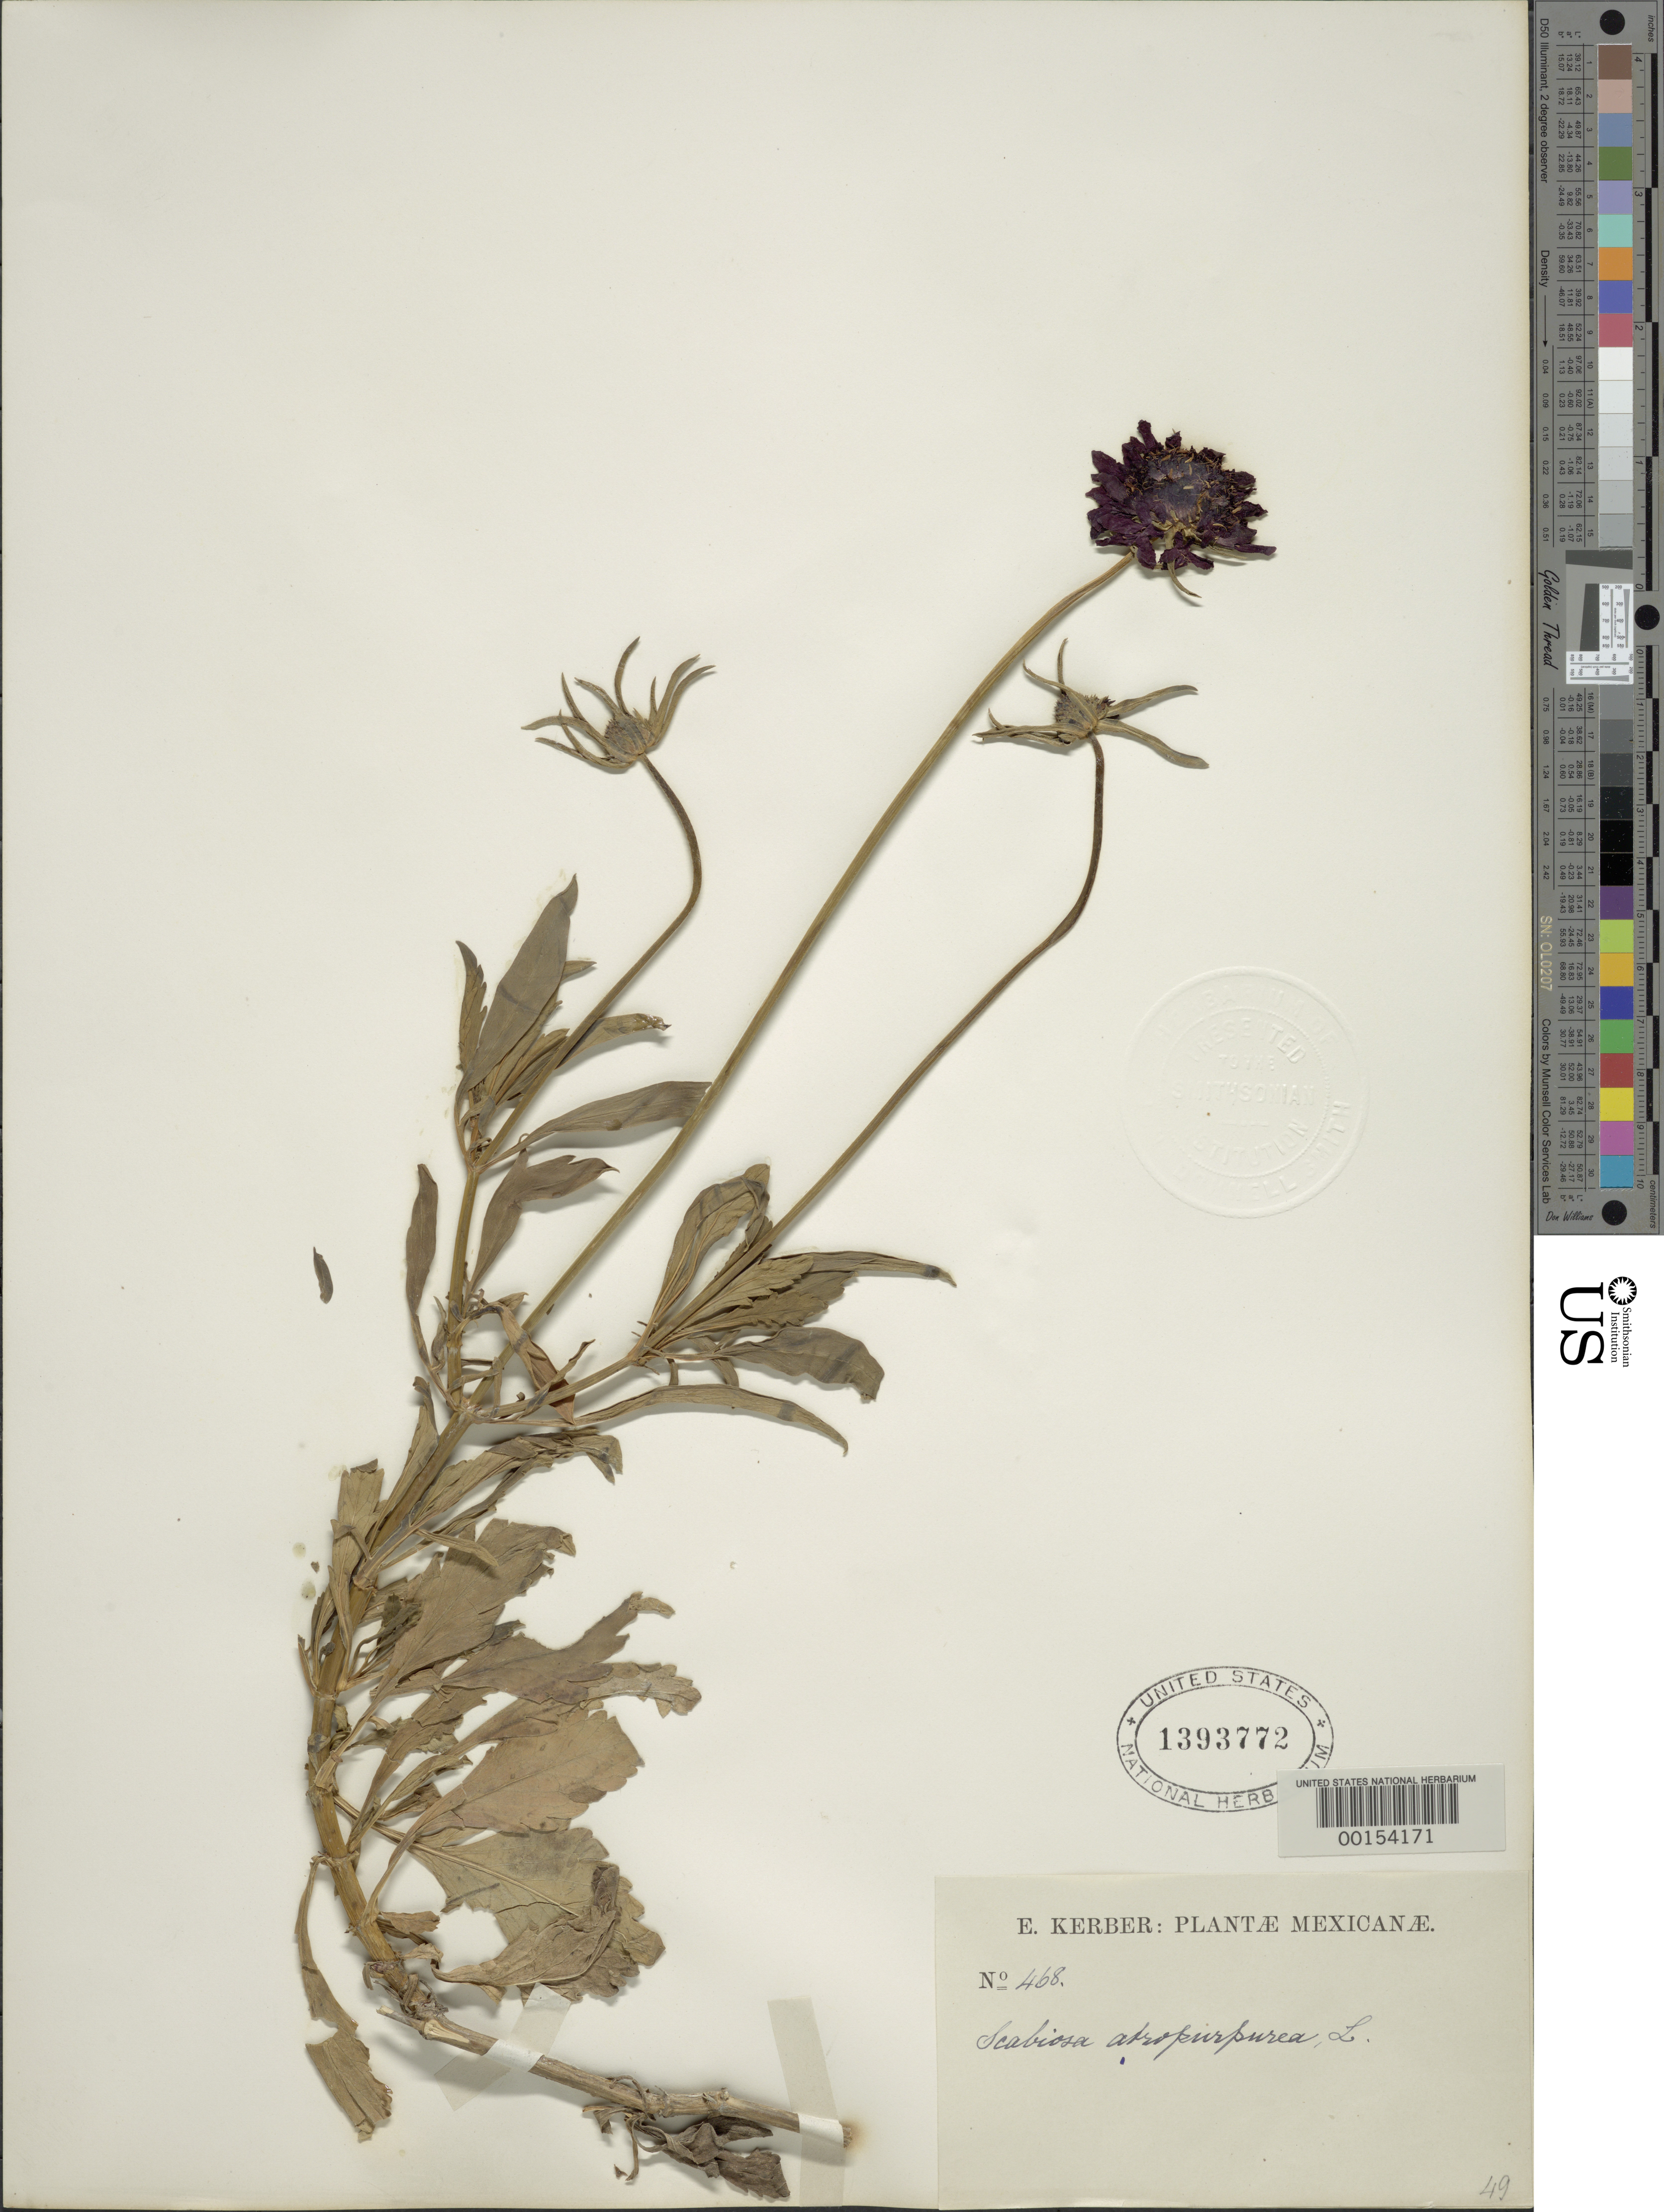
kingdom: Plantae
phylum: Tracheophyta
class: Magnoliopsida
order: Dipsacales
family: Caprifoliaceae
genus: Scabiosa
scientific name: Scabiosa atropurpurea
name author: L.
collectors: E. Kerber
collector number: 468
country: Mexico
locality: E of Monserrat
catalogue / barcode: US 1393772